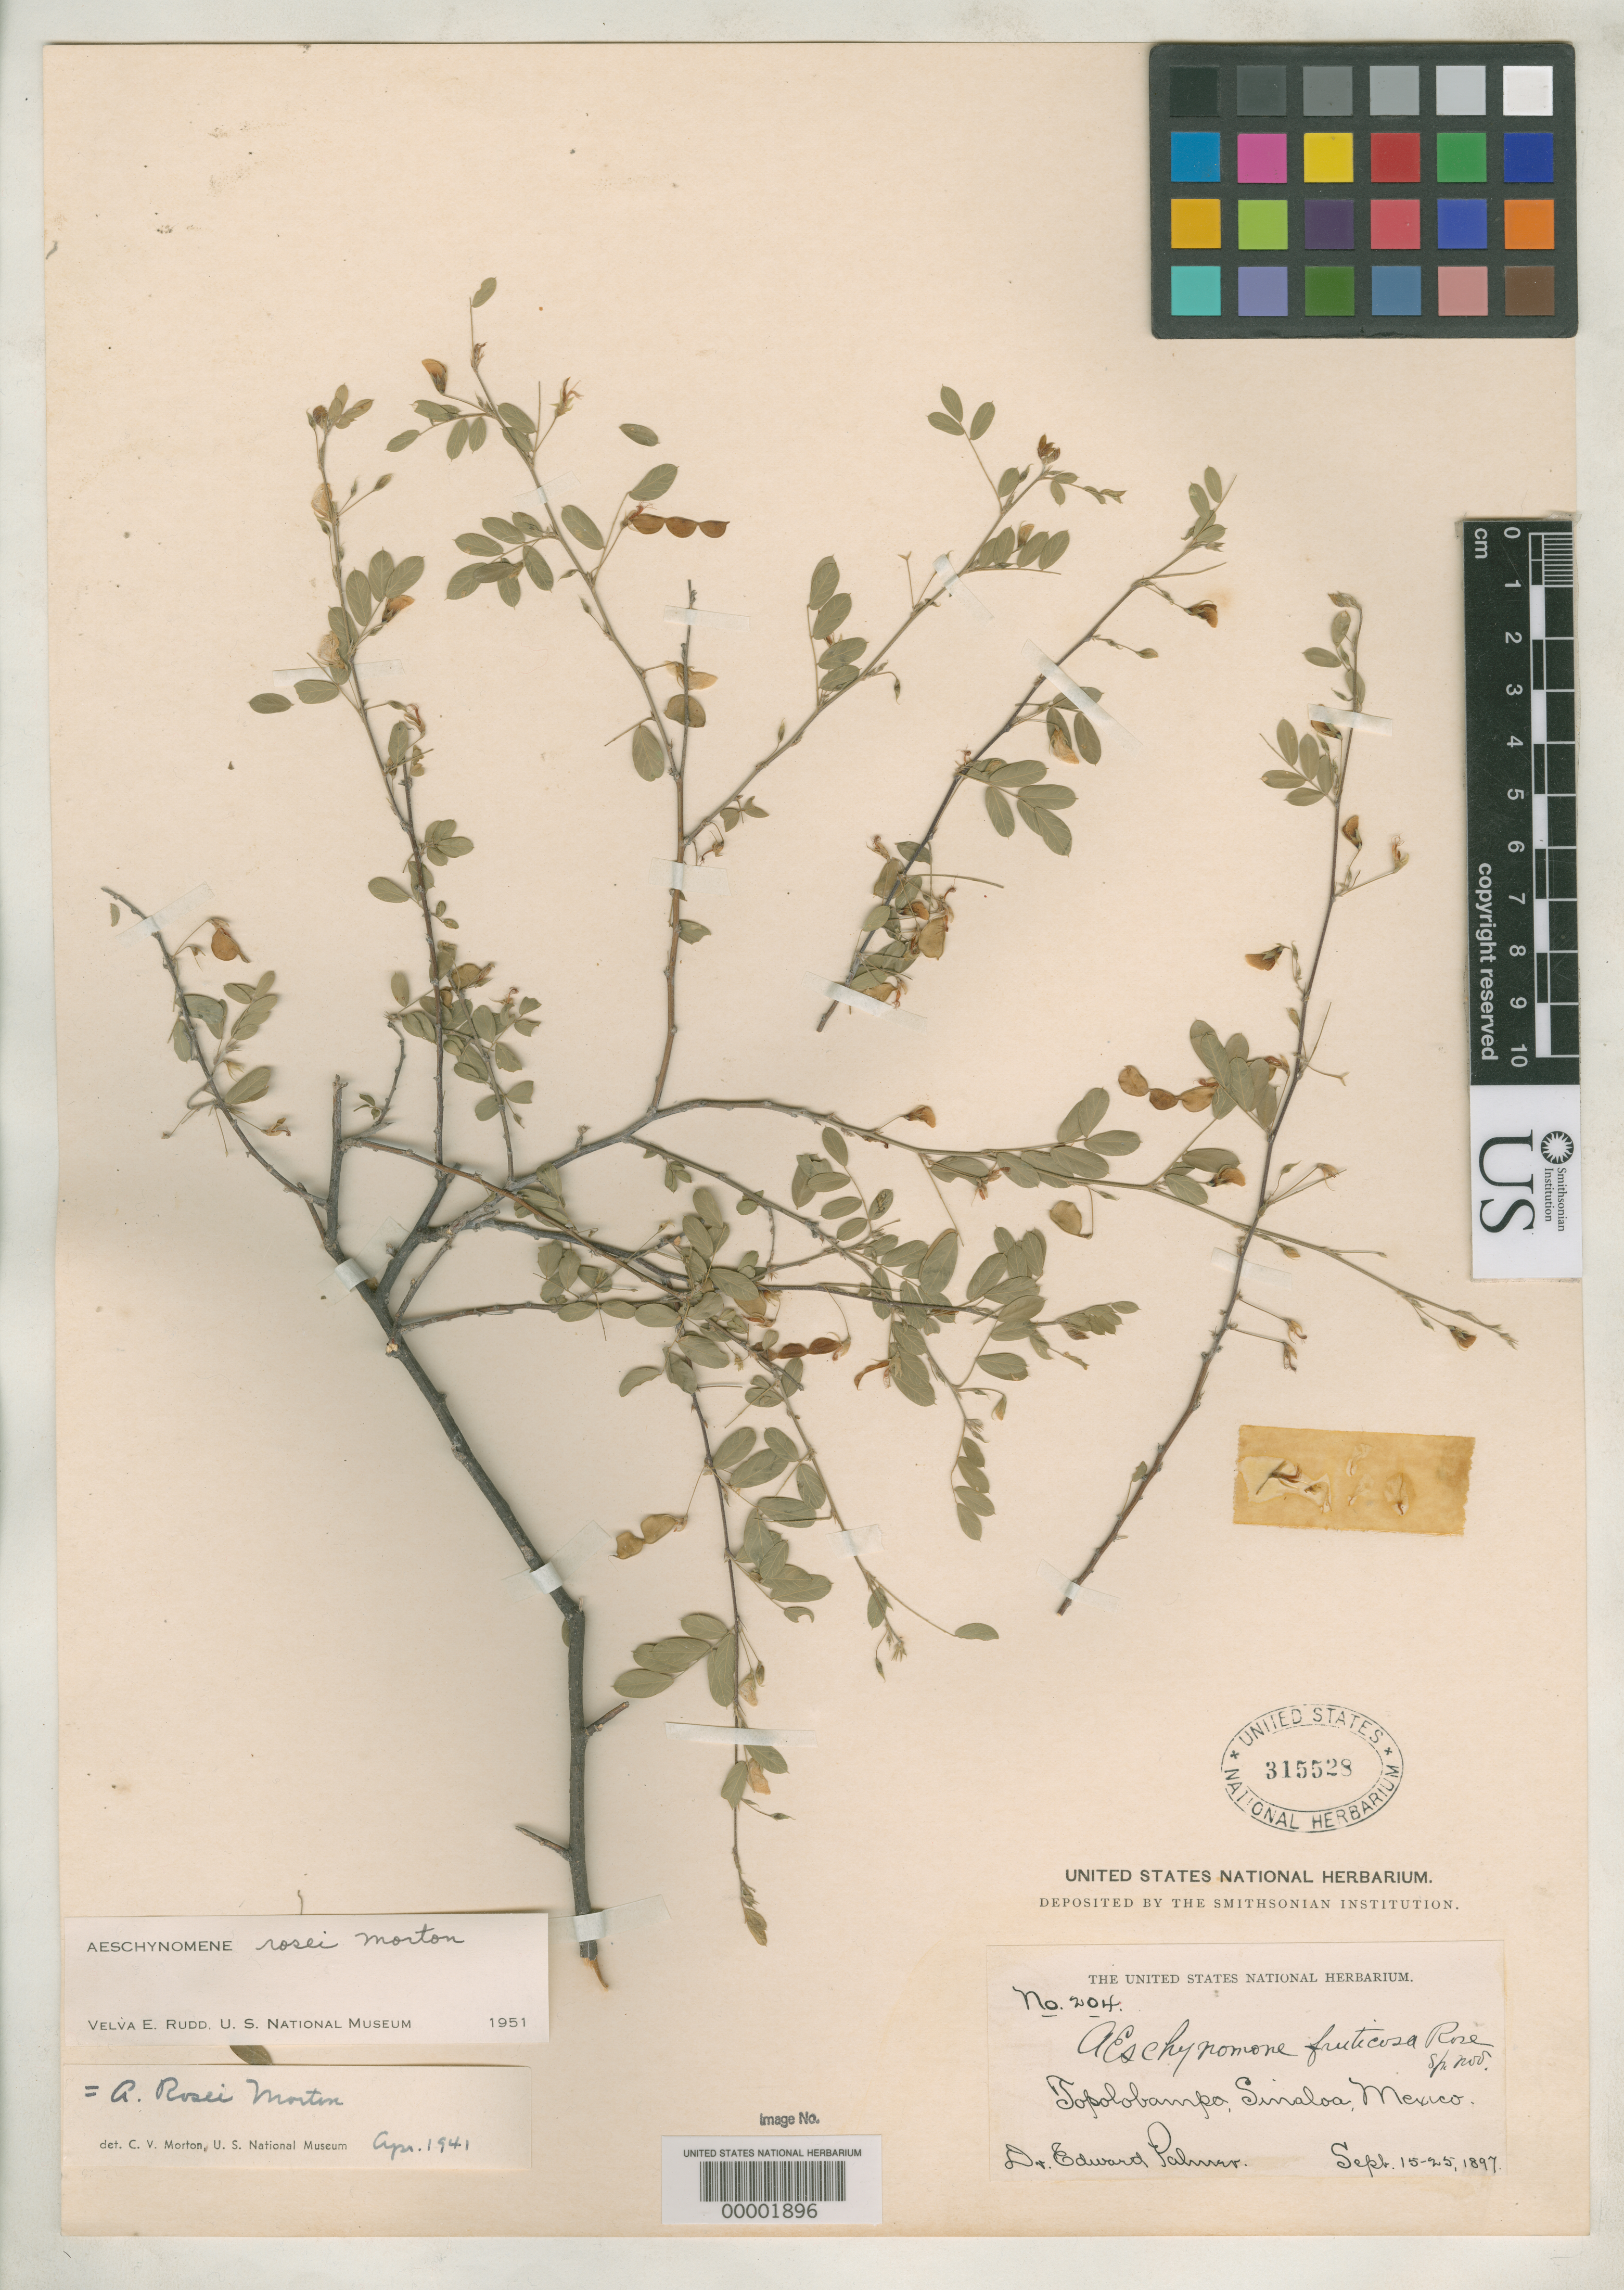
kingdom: Plantae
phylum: Tracheophyta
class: Magnoliopsida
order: Fabales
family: Fabaceae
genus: Aeschynomene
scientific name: Aeschynomene fruticosa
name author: Rose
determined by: Rudd, V. E.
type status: Holotype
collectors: E. Palmer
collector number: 204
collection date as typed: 15 Sep 1897 to 25 Sep 1897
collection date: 1897-09-15/1897-09-25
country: Mexico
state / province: Sinaloa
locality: Topolobampo, Sinaloa.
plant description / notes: Later homonym of Aeschynomene fruticosa Sessé & Moc.; Also a type of Aeschynomene rosei C.V. Morton, nom. nov.; Replacement name for Aeschynomene fruticosa Rose, non A. fruticosa Sessé & Moc.; Also a type of Aeschynomene fruticosa Rose, nom. illeg.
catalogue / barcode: US 315528